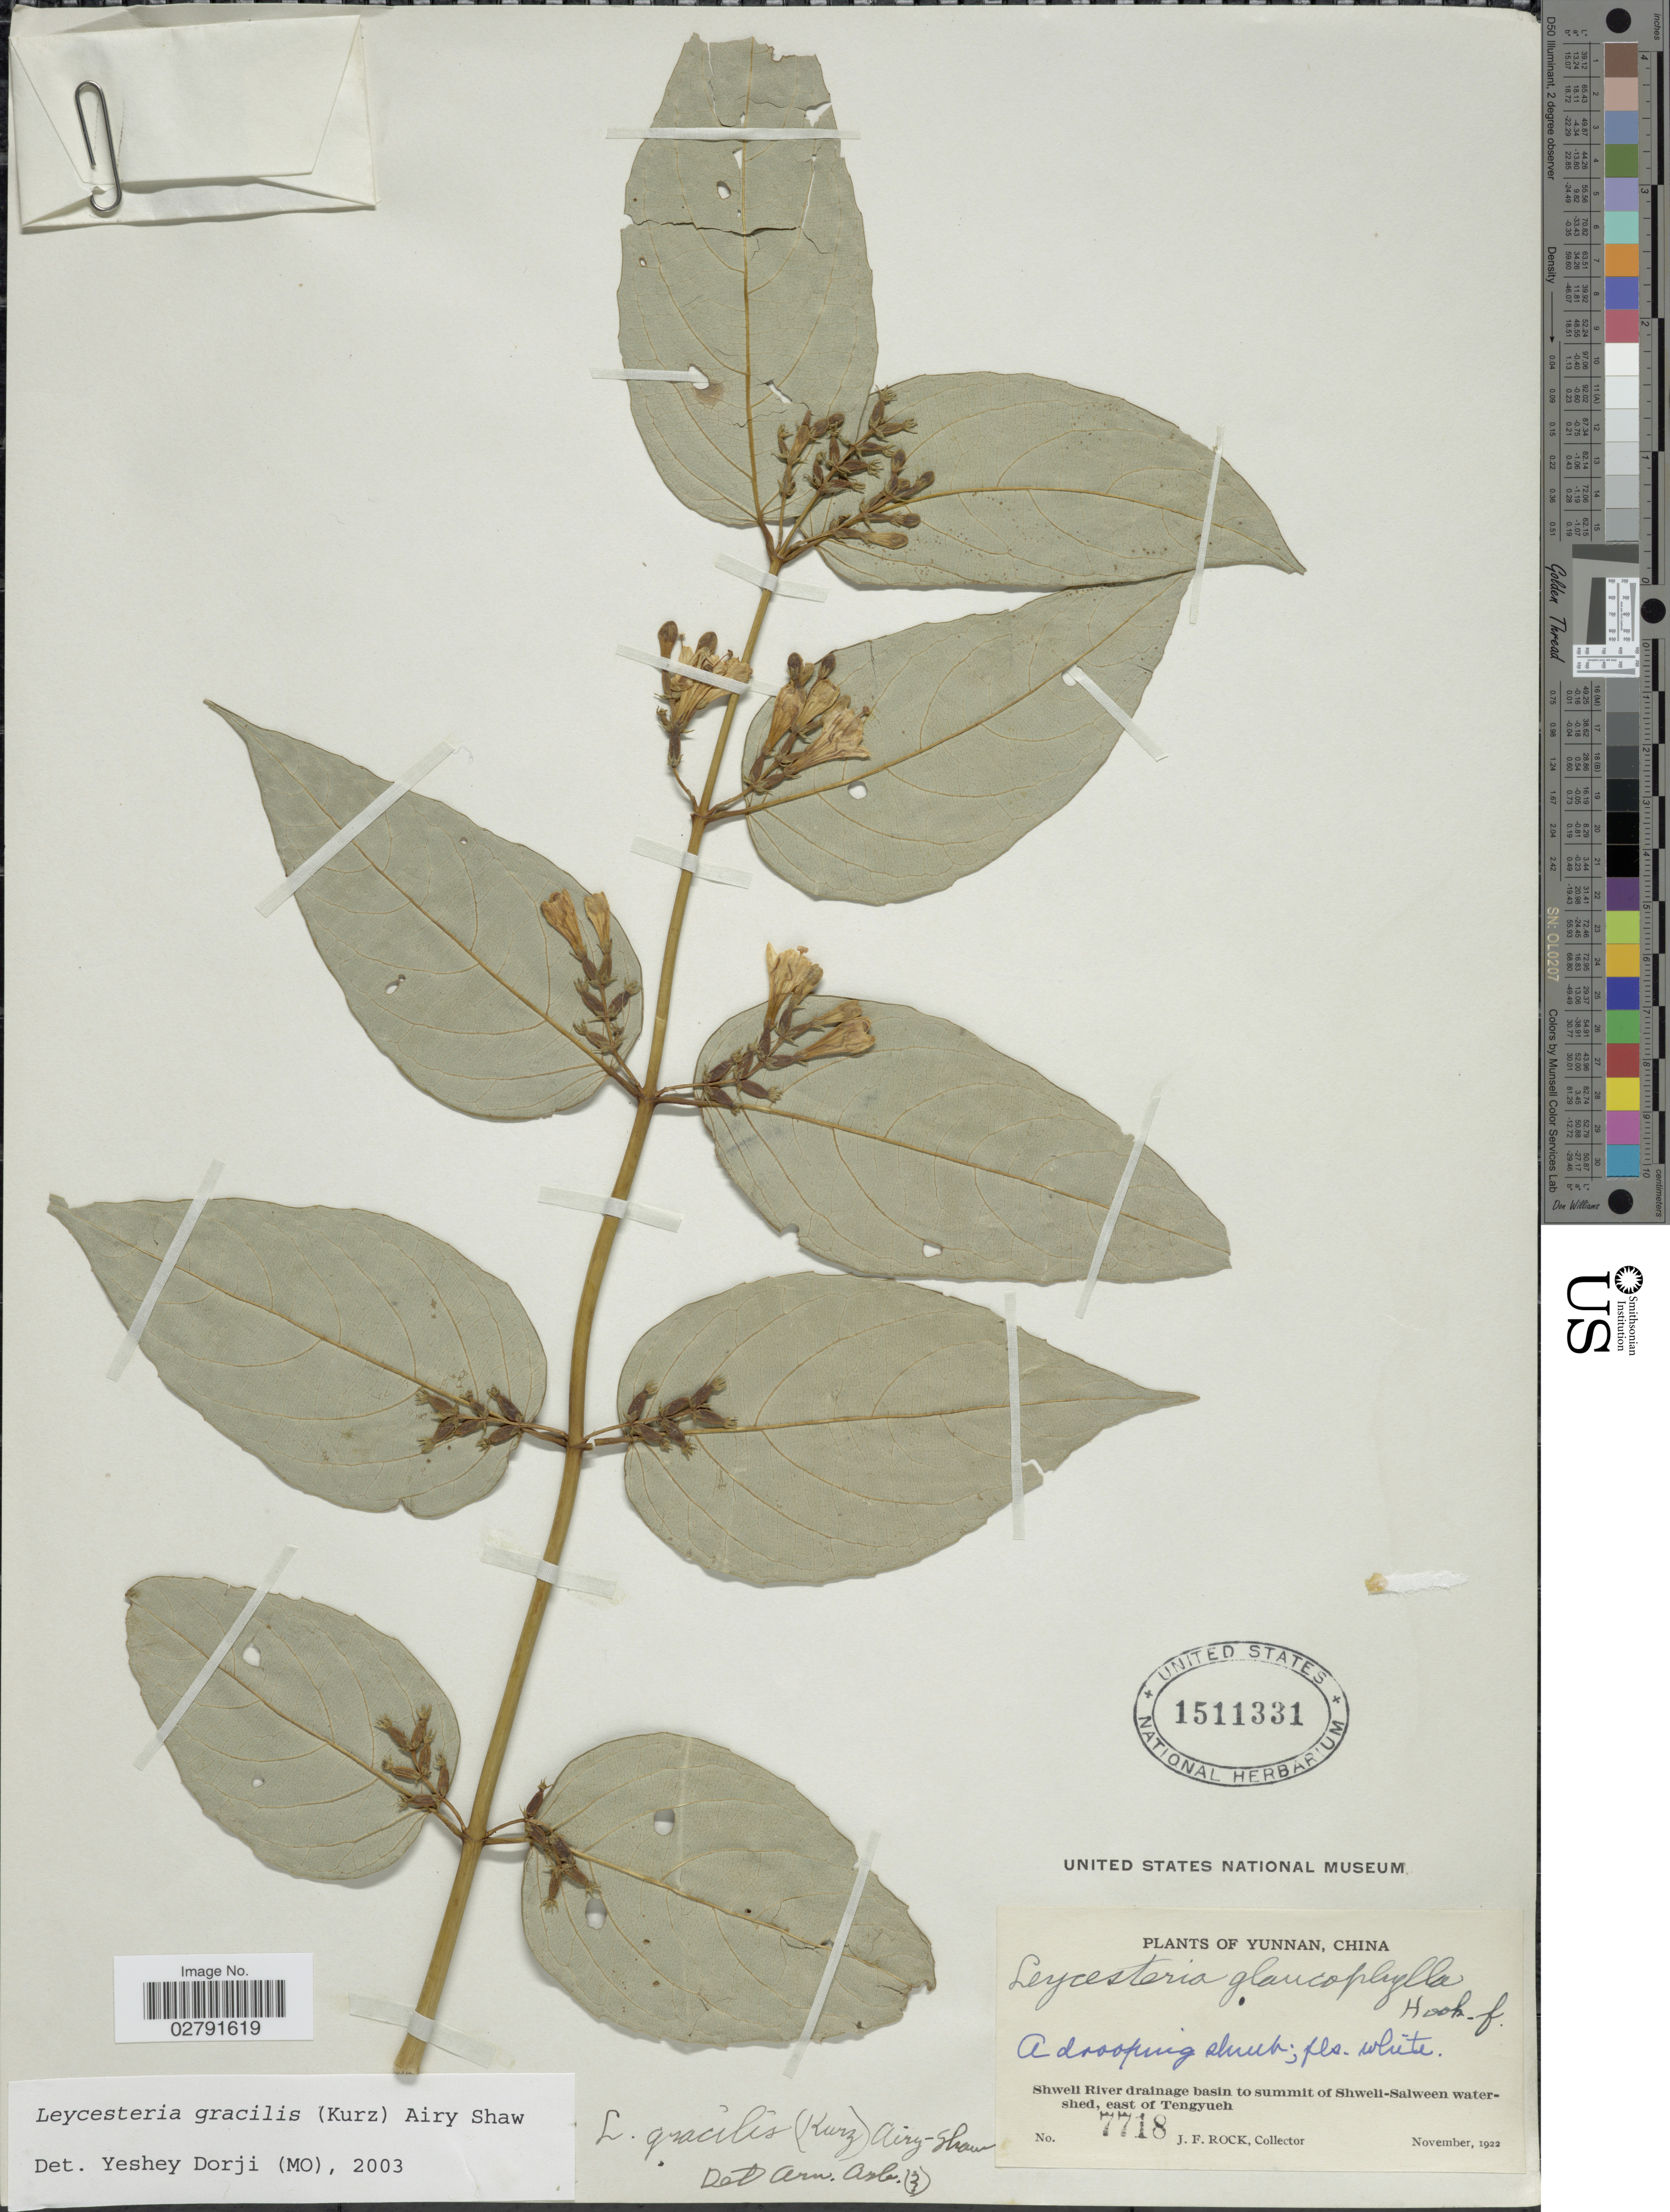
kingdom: Plantae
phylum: Tracheophyta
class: Magnoliopsida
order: Dipsacales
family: Caprifoliaceae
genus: Leycesteria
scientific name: Leycesteria gracilis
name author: (Kurz) Airy Shaw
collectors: J. Rock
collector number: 7718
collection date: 1922-11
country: China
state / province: Yunnan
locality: Shweli River drainage basin to summit of Shweli-Salween watershed, east of Tengyueh.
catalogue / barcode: US 1511331